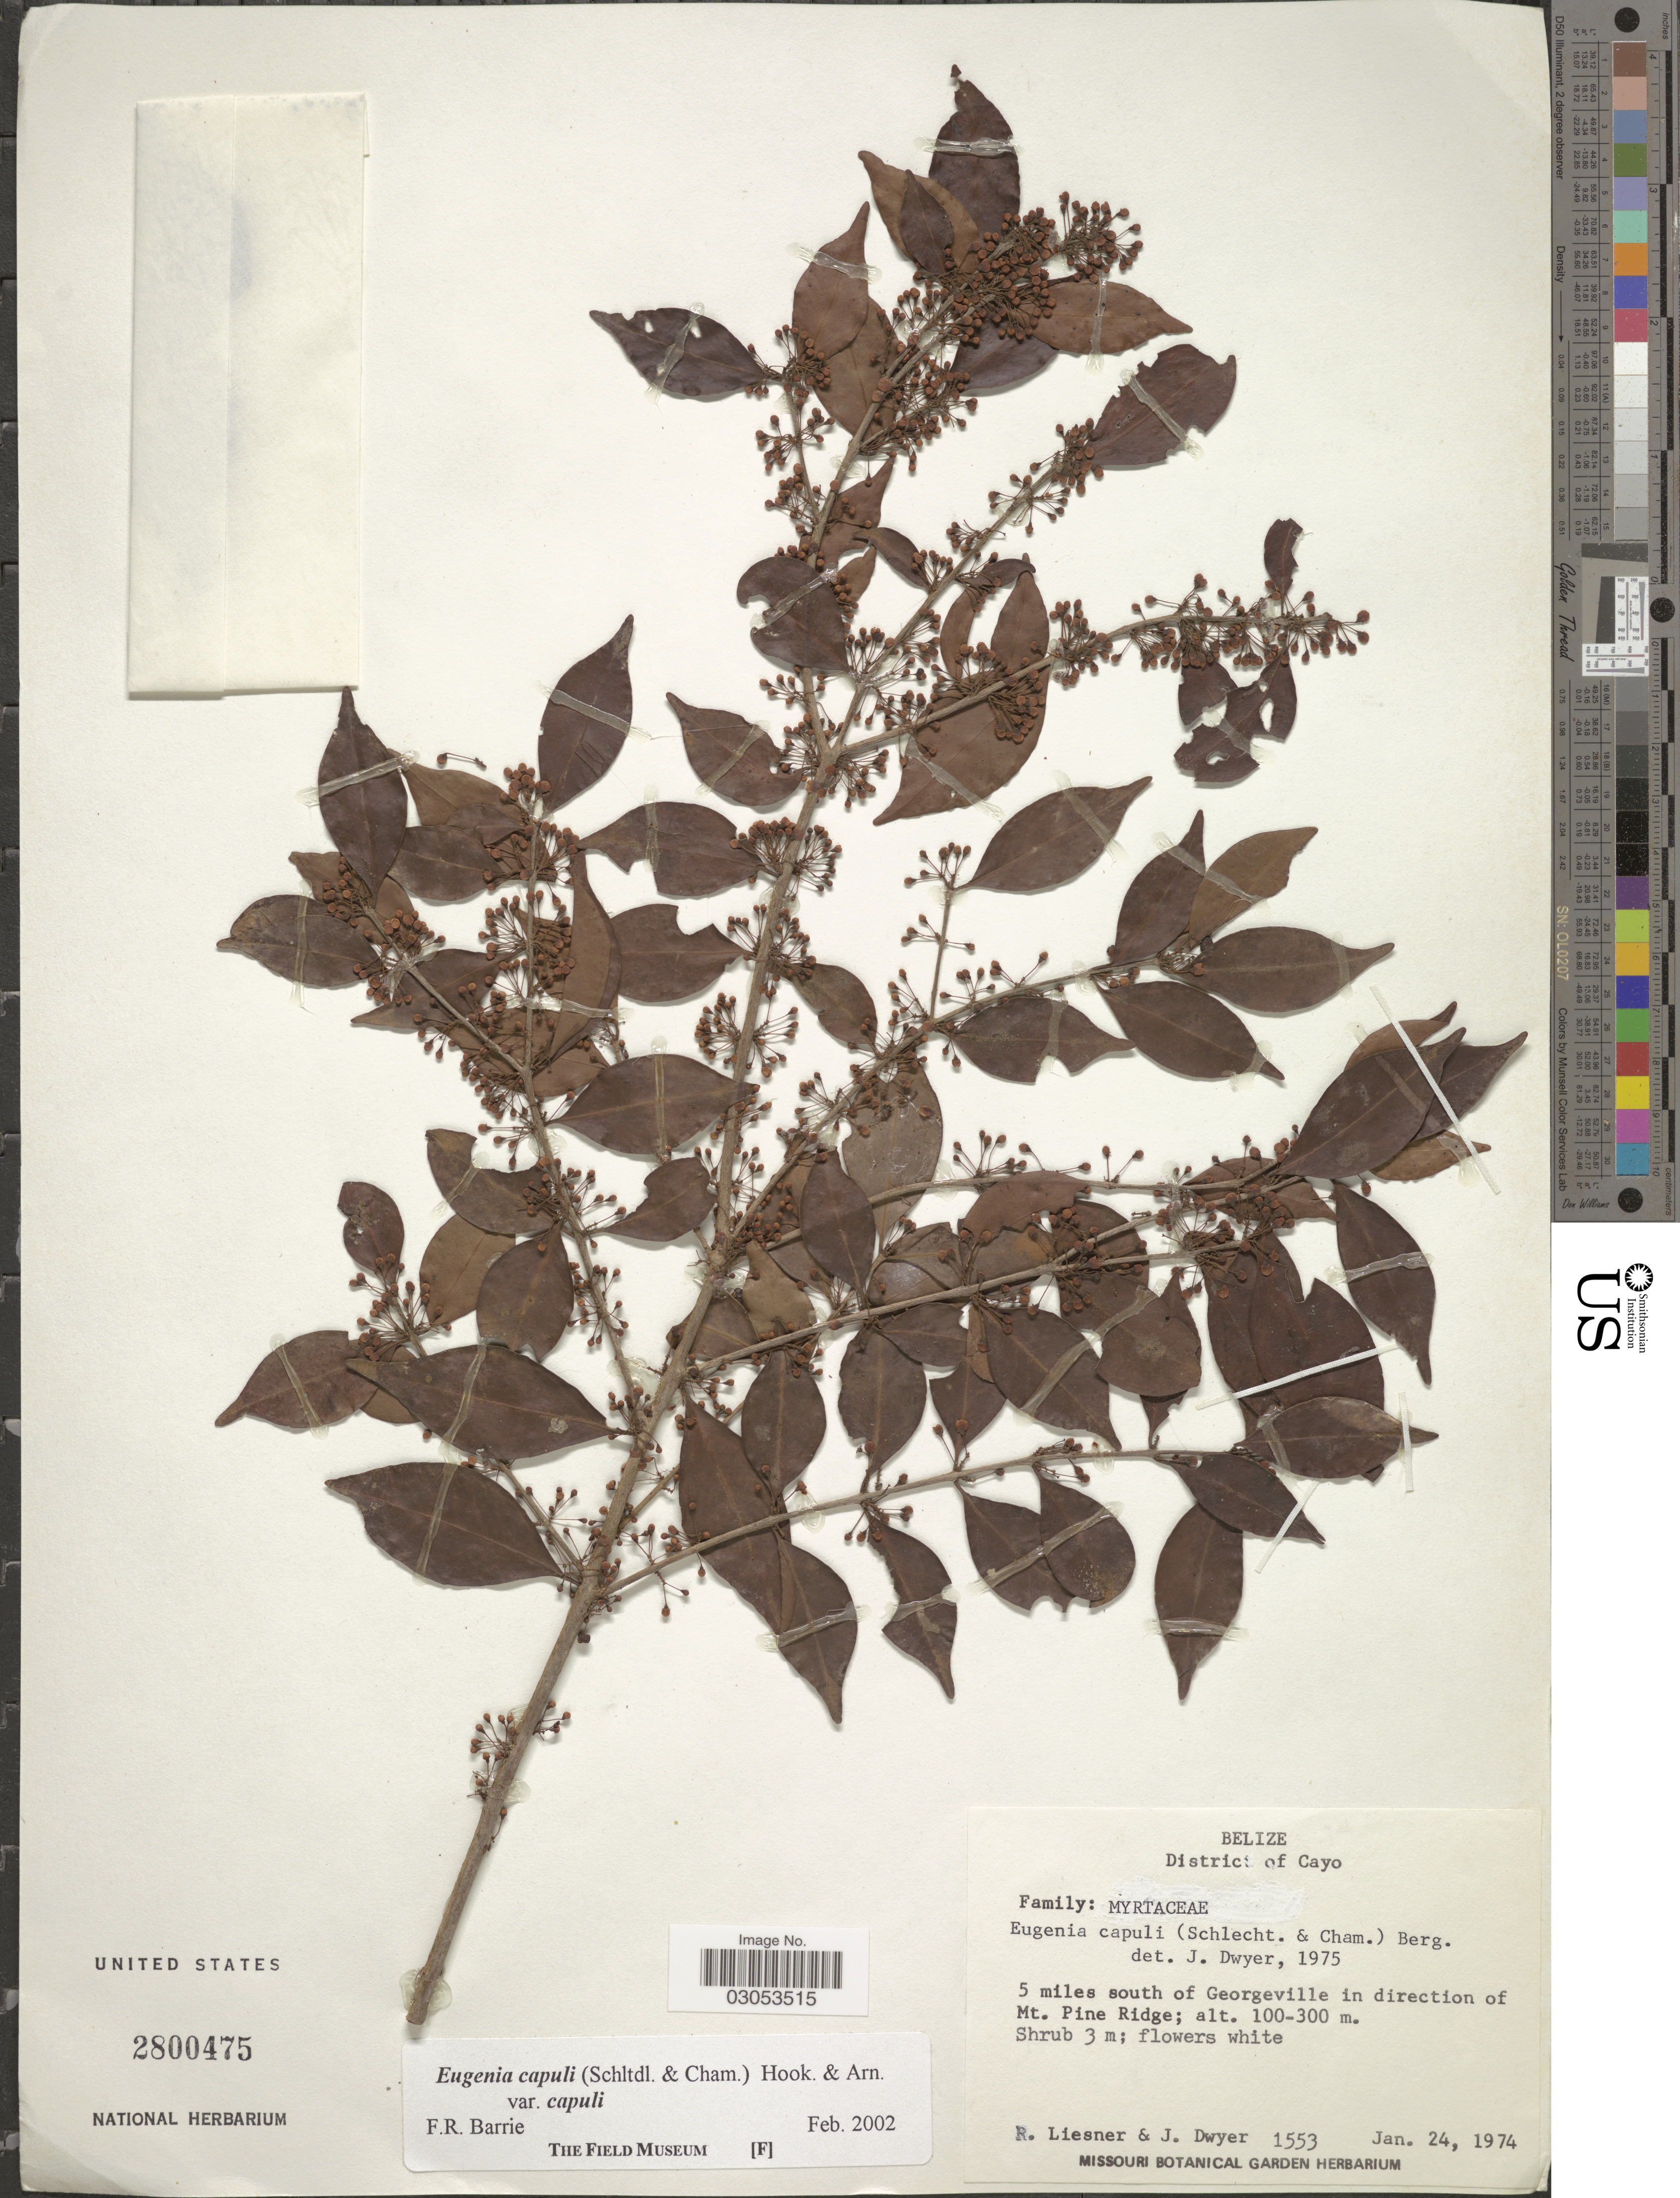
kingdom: Plantae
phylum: Tracheophyta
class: Magnoliopsida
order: Myrtales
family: Myrtaceae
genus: Eugenia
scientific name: Eugenia capuli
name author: (Schltdl. & Cham.) Hook. & Arn.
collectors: R. L. Liesner & J. Dwyer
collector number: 1553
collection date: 1974-01-24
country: Belize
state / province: Cayo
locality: District of Cayo. 5 miles south of Georgeville in direction of Mt. Pine Ridge.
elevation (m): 100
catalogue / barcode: US 2800475